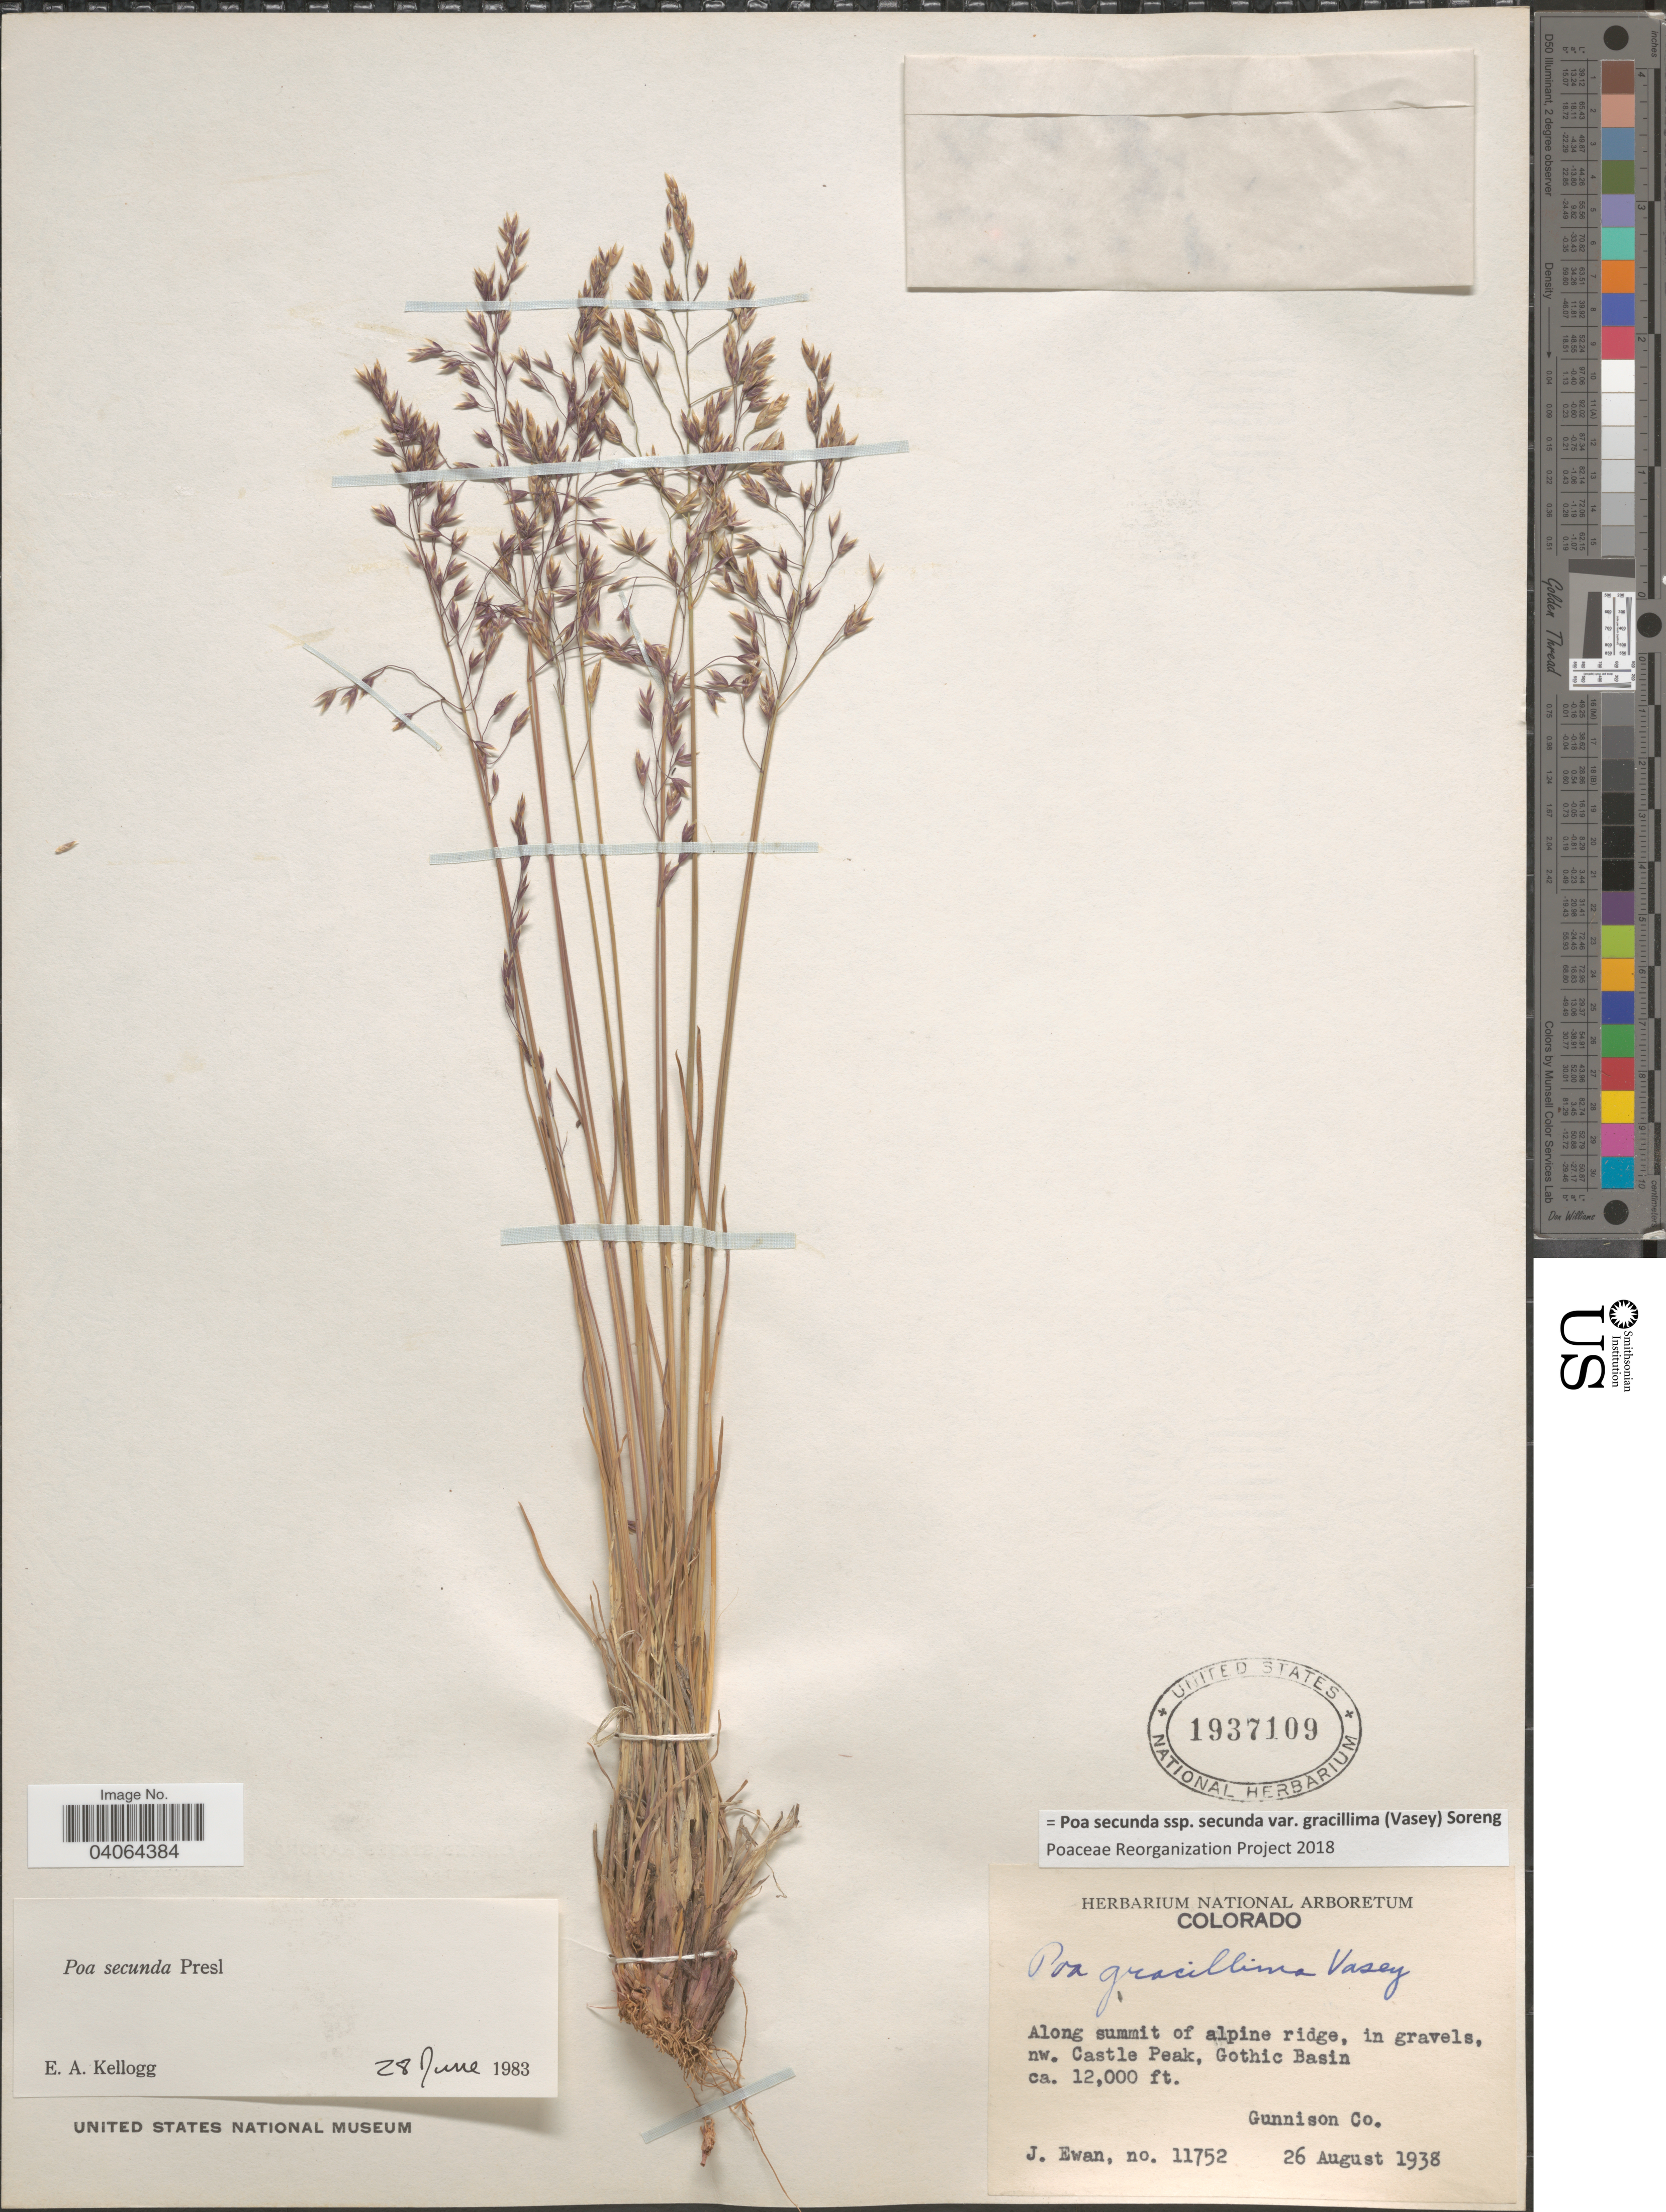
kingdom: Plantae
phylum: Tracheophyta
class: Liliopsida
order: Poales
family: Poaceae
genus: Poa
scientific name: Poa secunda subsp. secunda var. gracillima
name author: (Vasey) Soreng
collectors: J. A. Ewan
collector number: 11752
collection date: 1938-08-26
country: United States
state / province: Colorado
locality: Along summit of alpine ridge, in gravels, nw. Castle Peak, Gothic Basin, Gunnison Co.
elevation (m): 3658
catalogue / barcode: US 1937109